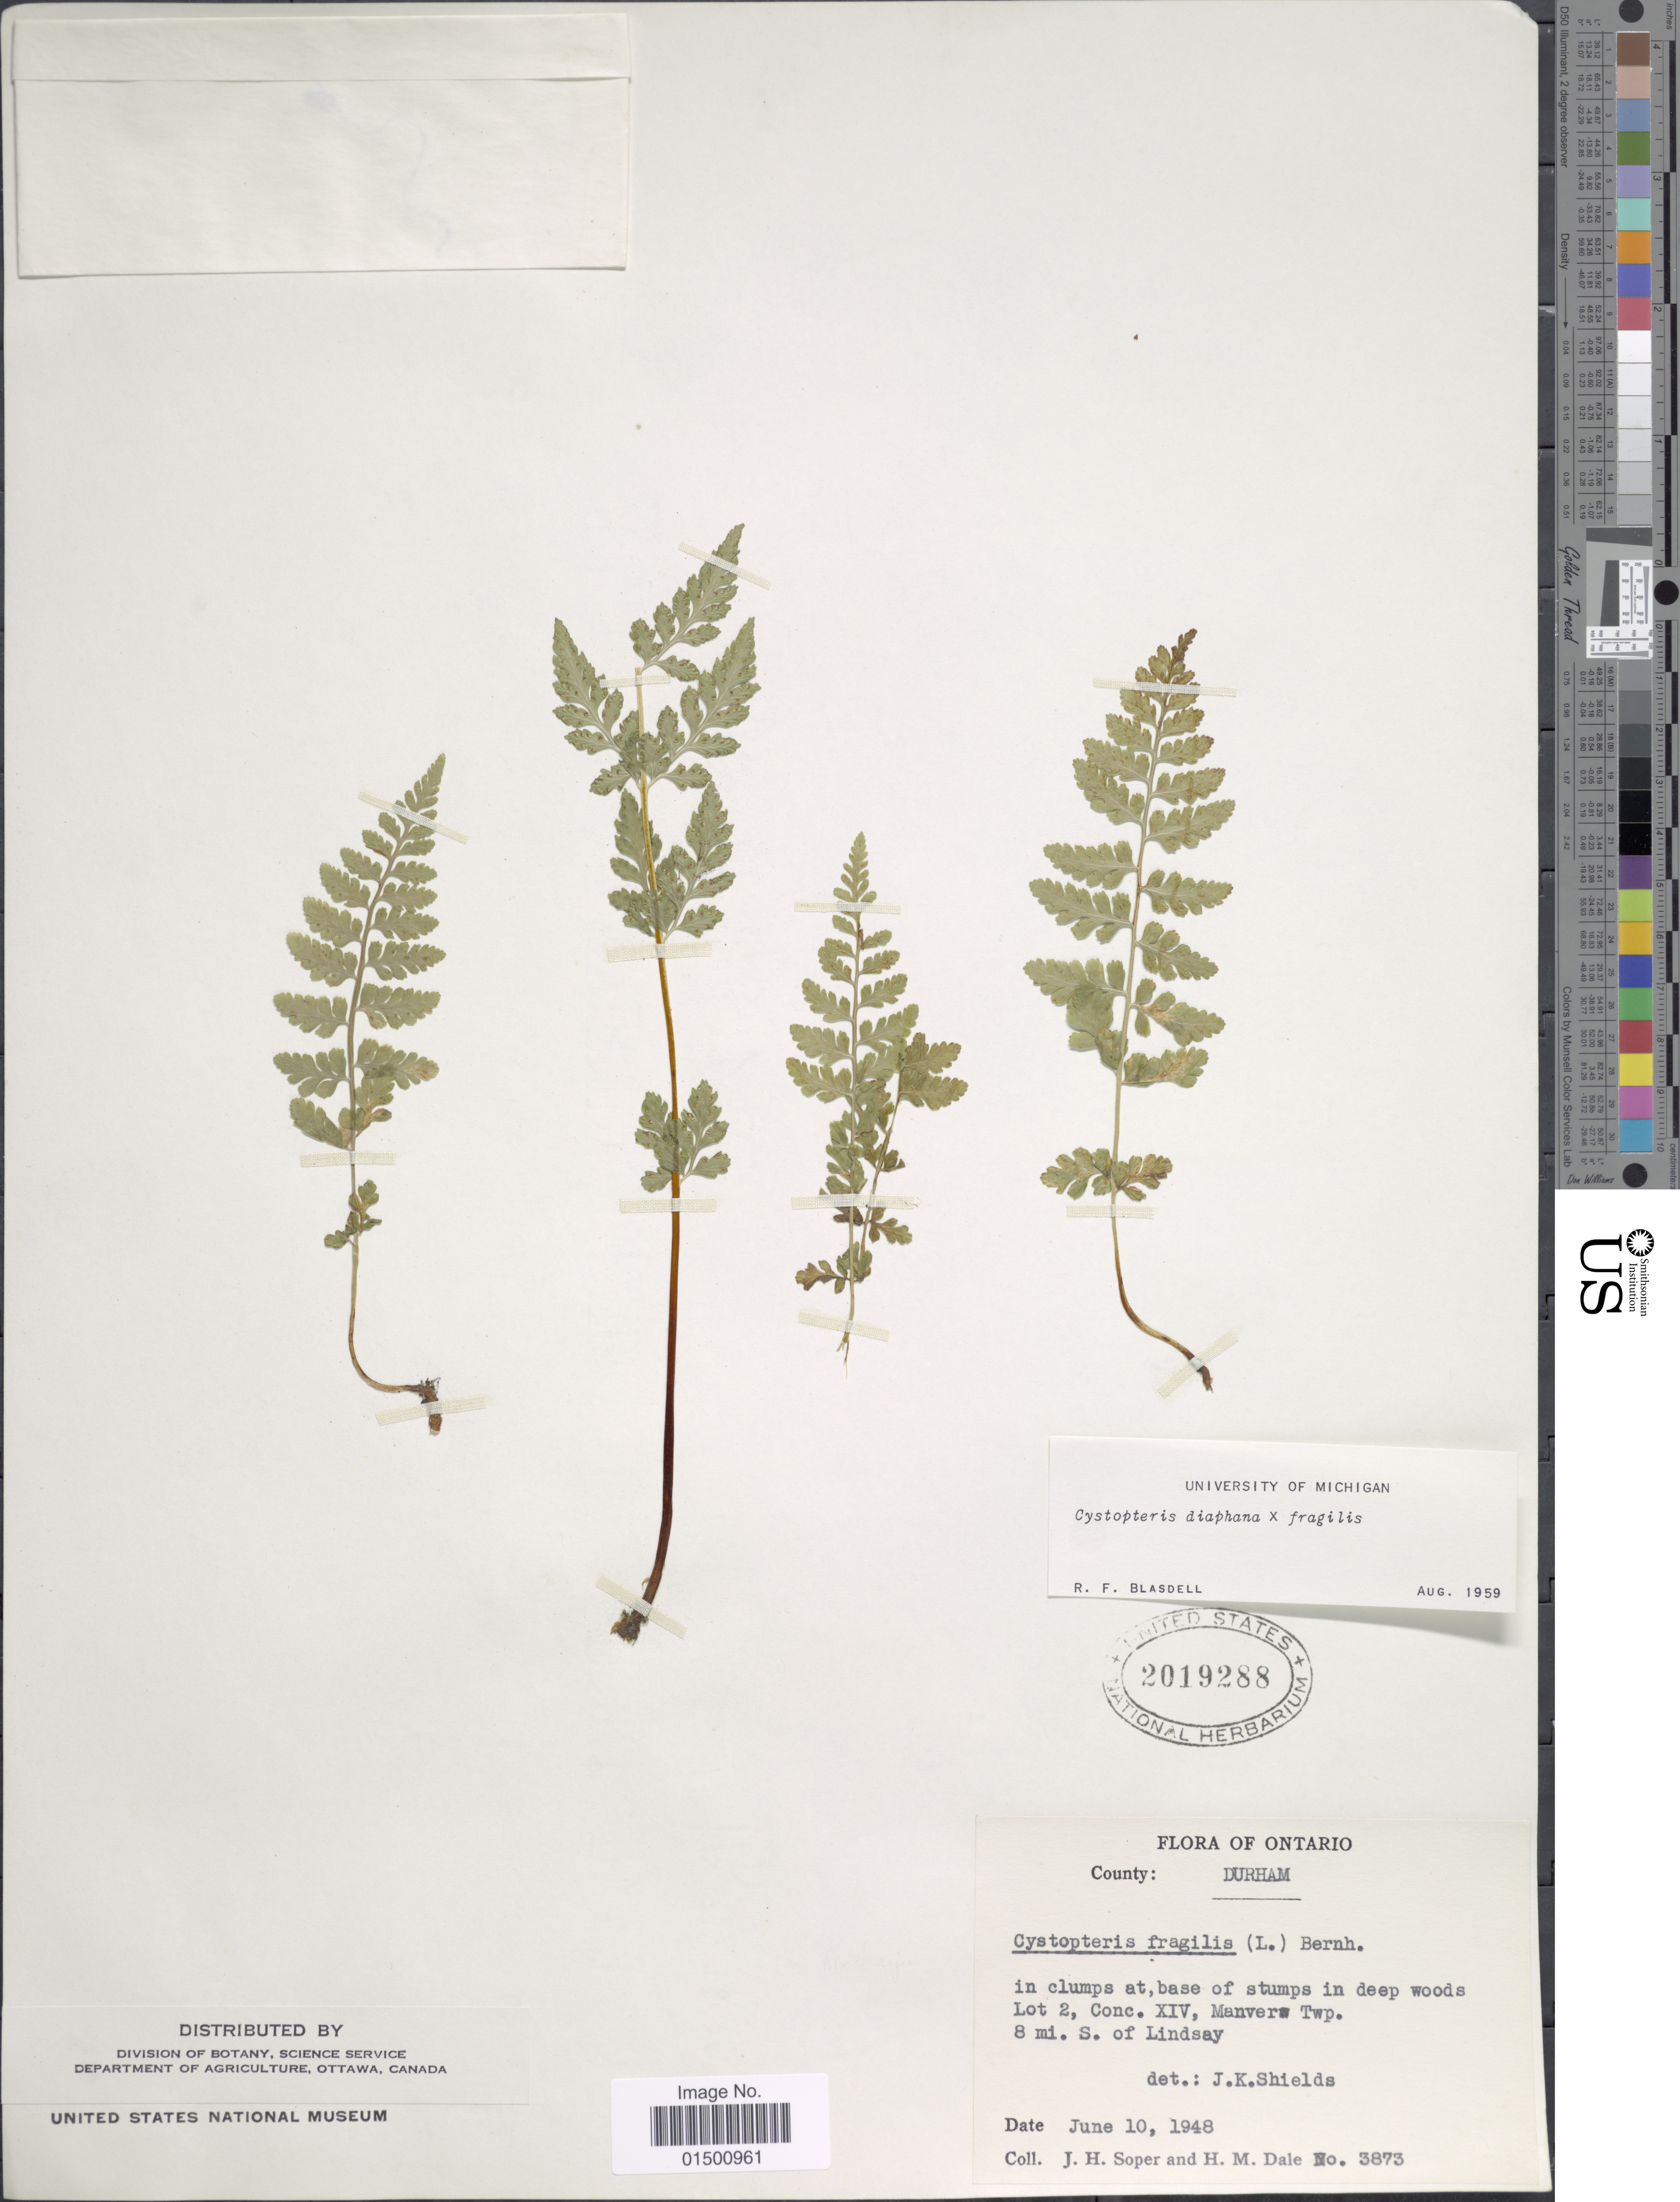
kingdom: Plantae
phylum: Tracheophyta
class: Polypodiopsida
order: Polypodiales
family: Cystopteridaceae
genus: Cystopteris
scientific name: Cystopteris diaphana x C. fragilis (L.) Bernh.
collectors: J. H. Soper & H. M. Dale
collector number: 3873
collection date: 1948-06-10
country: Canada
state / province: Ontario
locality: County Durham, Lot 2, Conc. XIV, Manver Twp. 8 mi. S. of Lindsay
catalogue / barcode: US 2019288